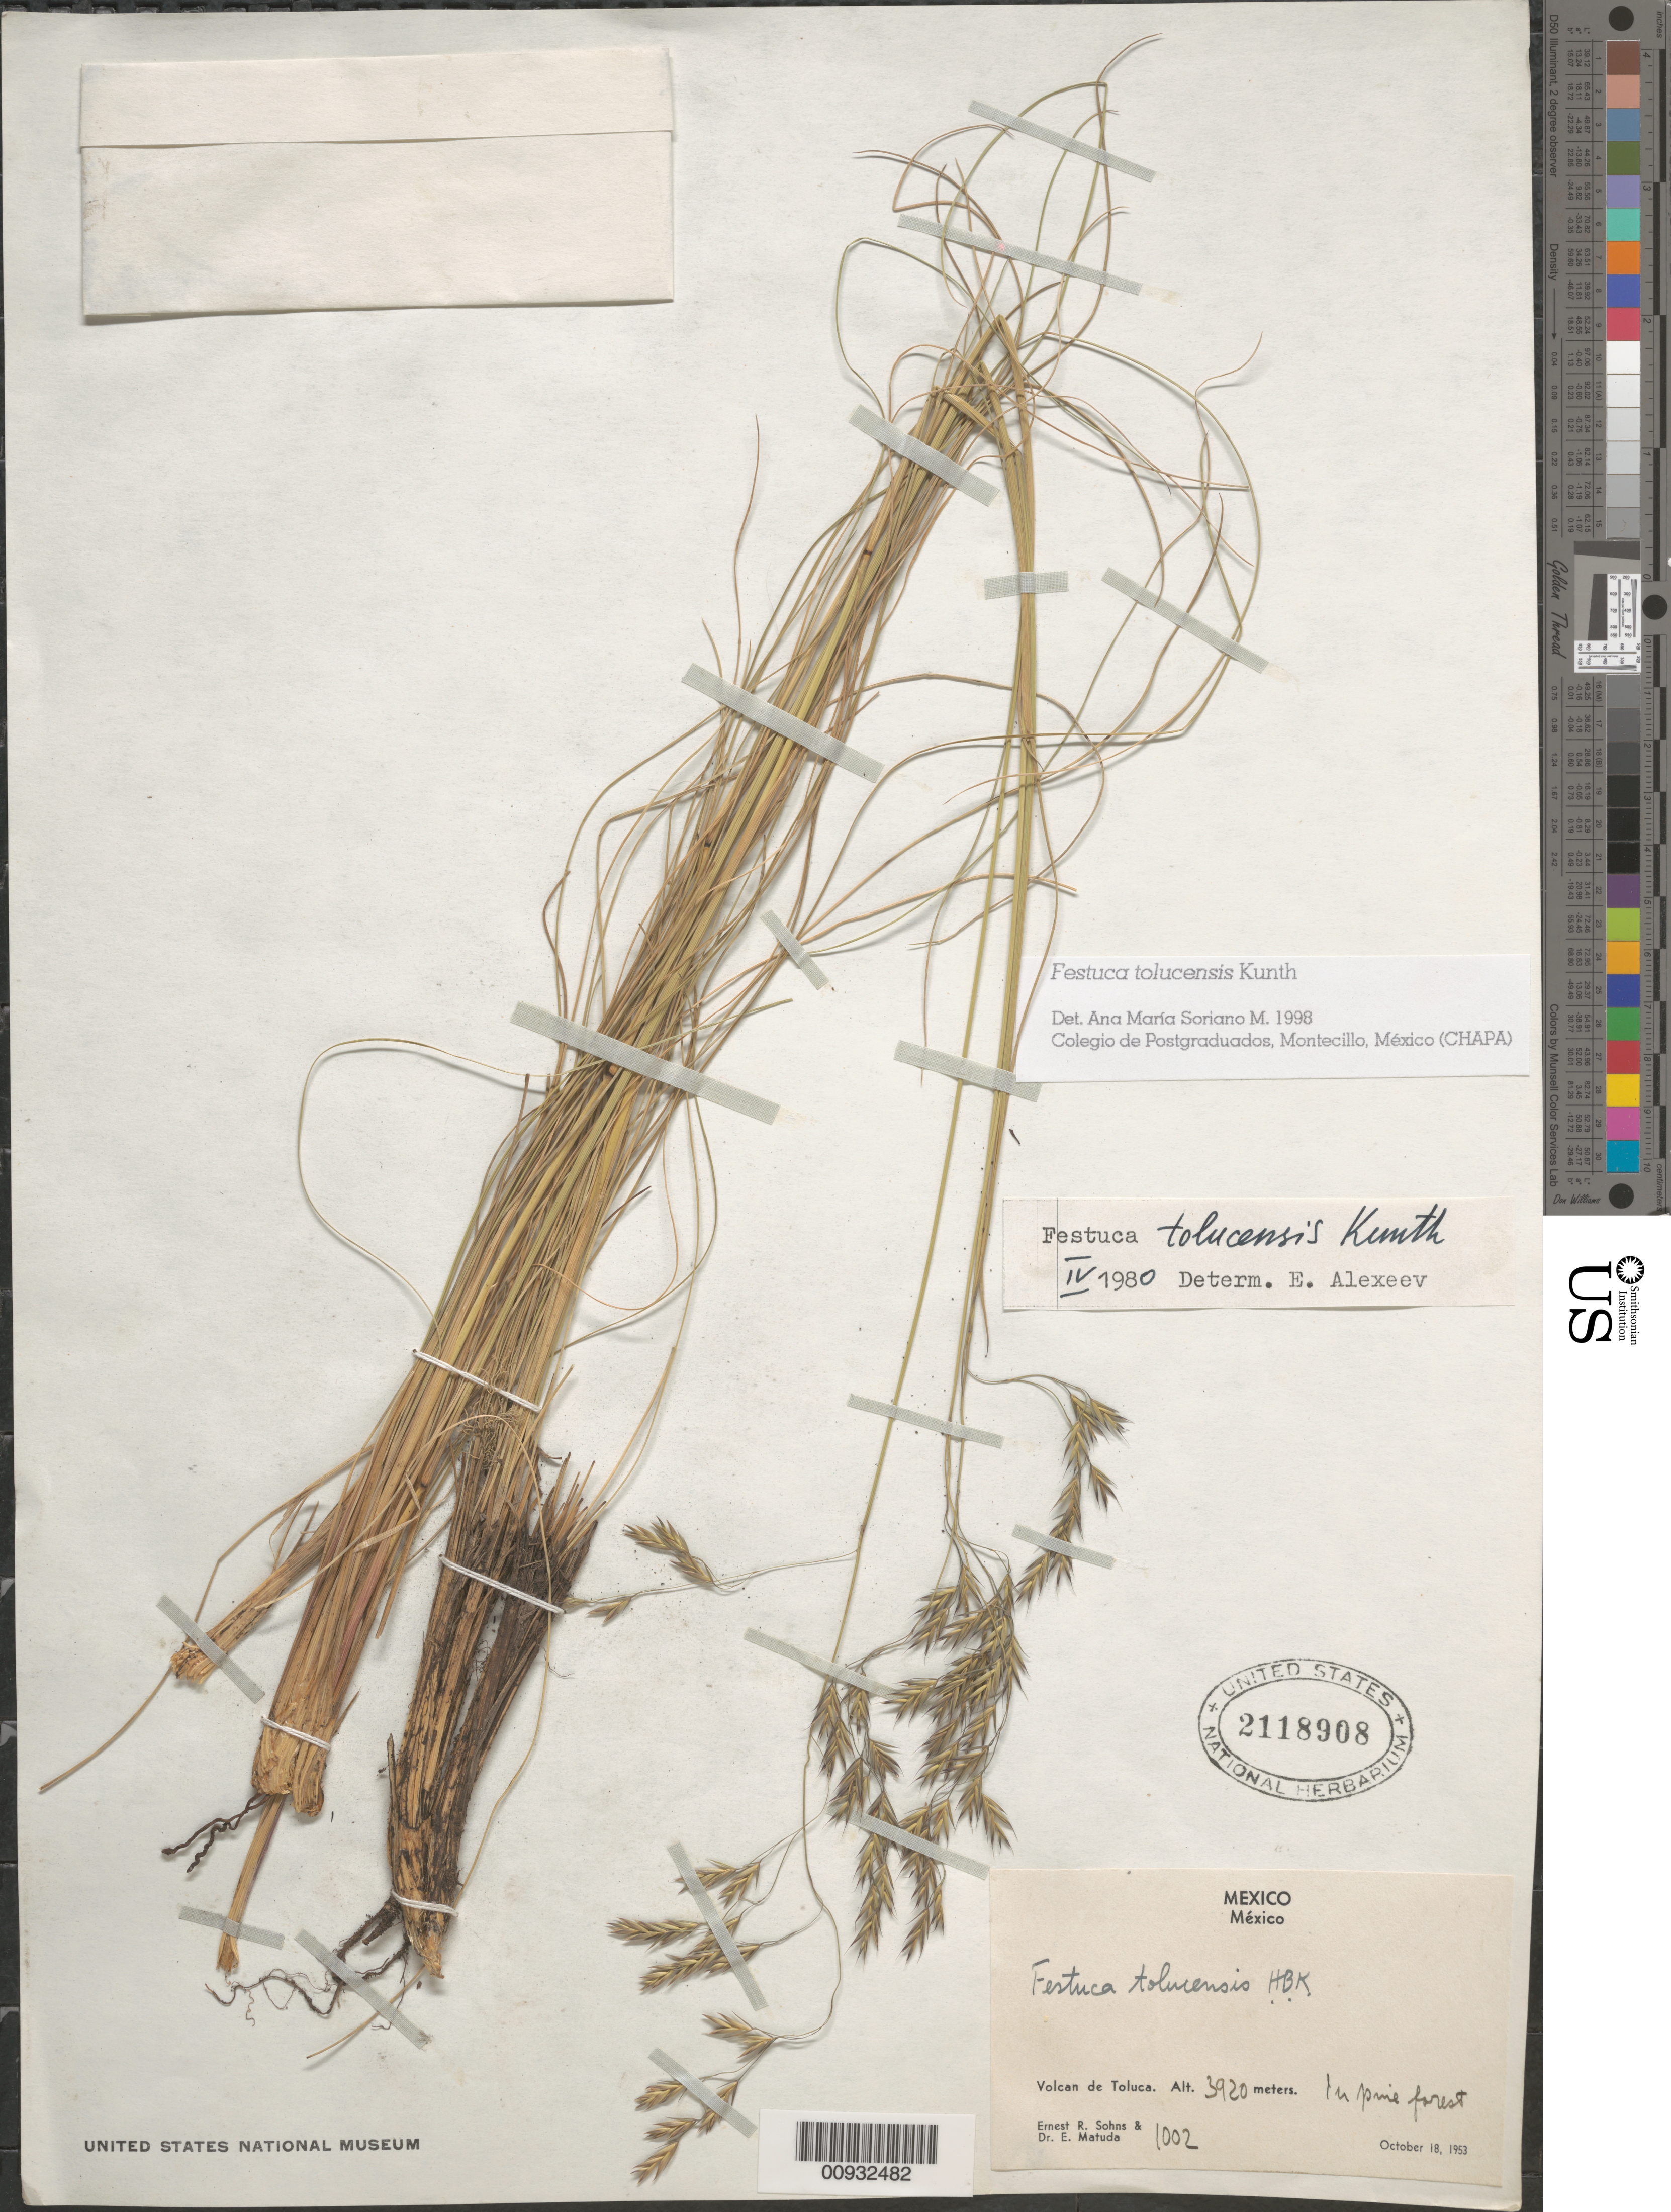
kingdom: Plantae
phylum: Tracheophyta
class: Liliopsida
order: Poales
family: Poaceae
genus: Festuca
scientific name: Festuca tolucensis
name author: Kunth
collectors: E. R. Sohns & E. Matuda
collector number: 1002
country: Mexico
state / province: México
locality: Volcan de Toluca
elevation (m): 3920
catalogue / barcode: US 2118908